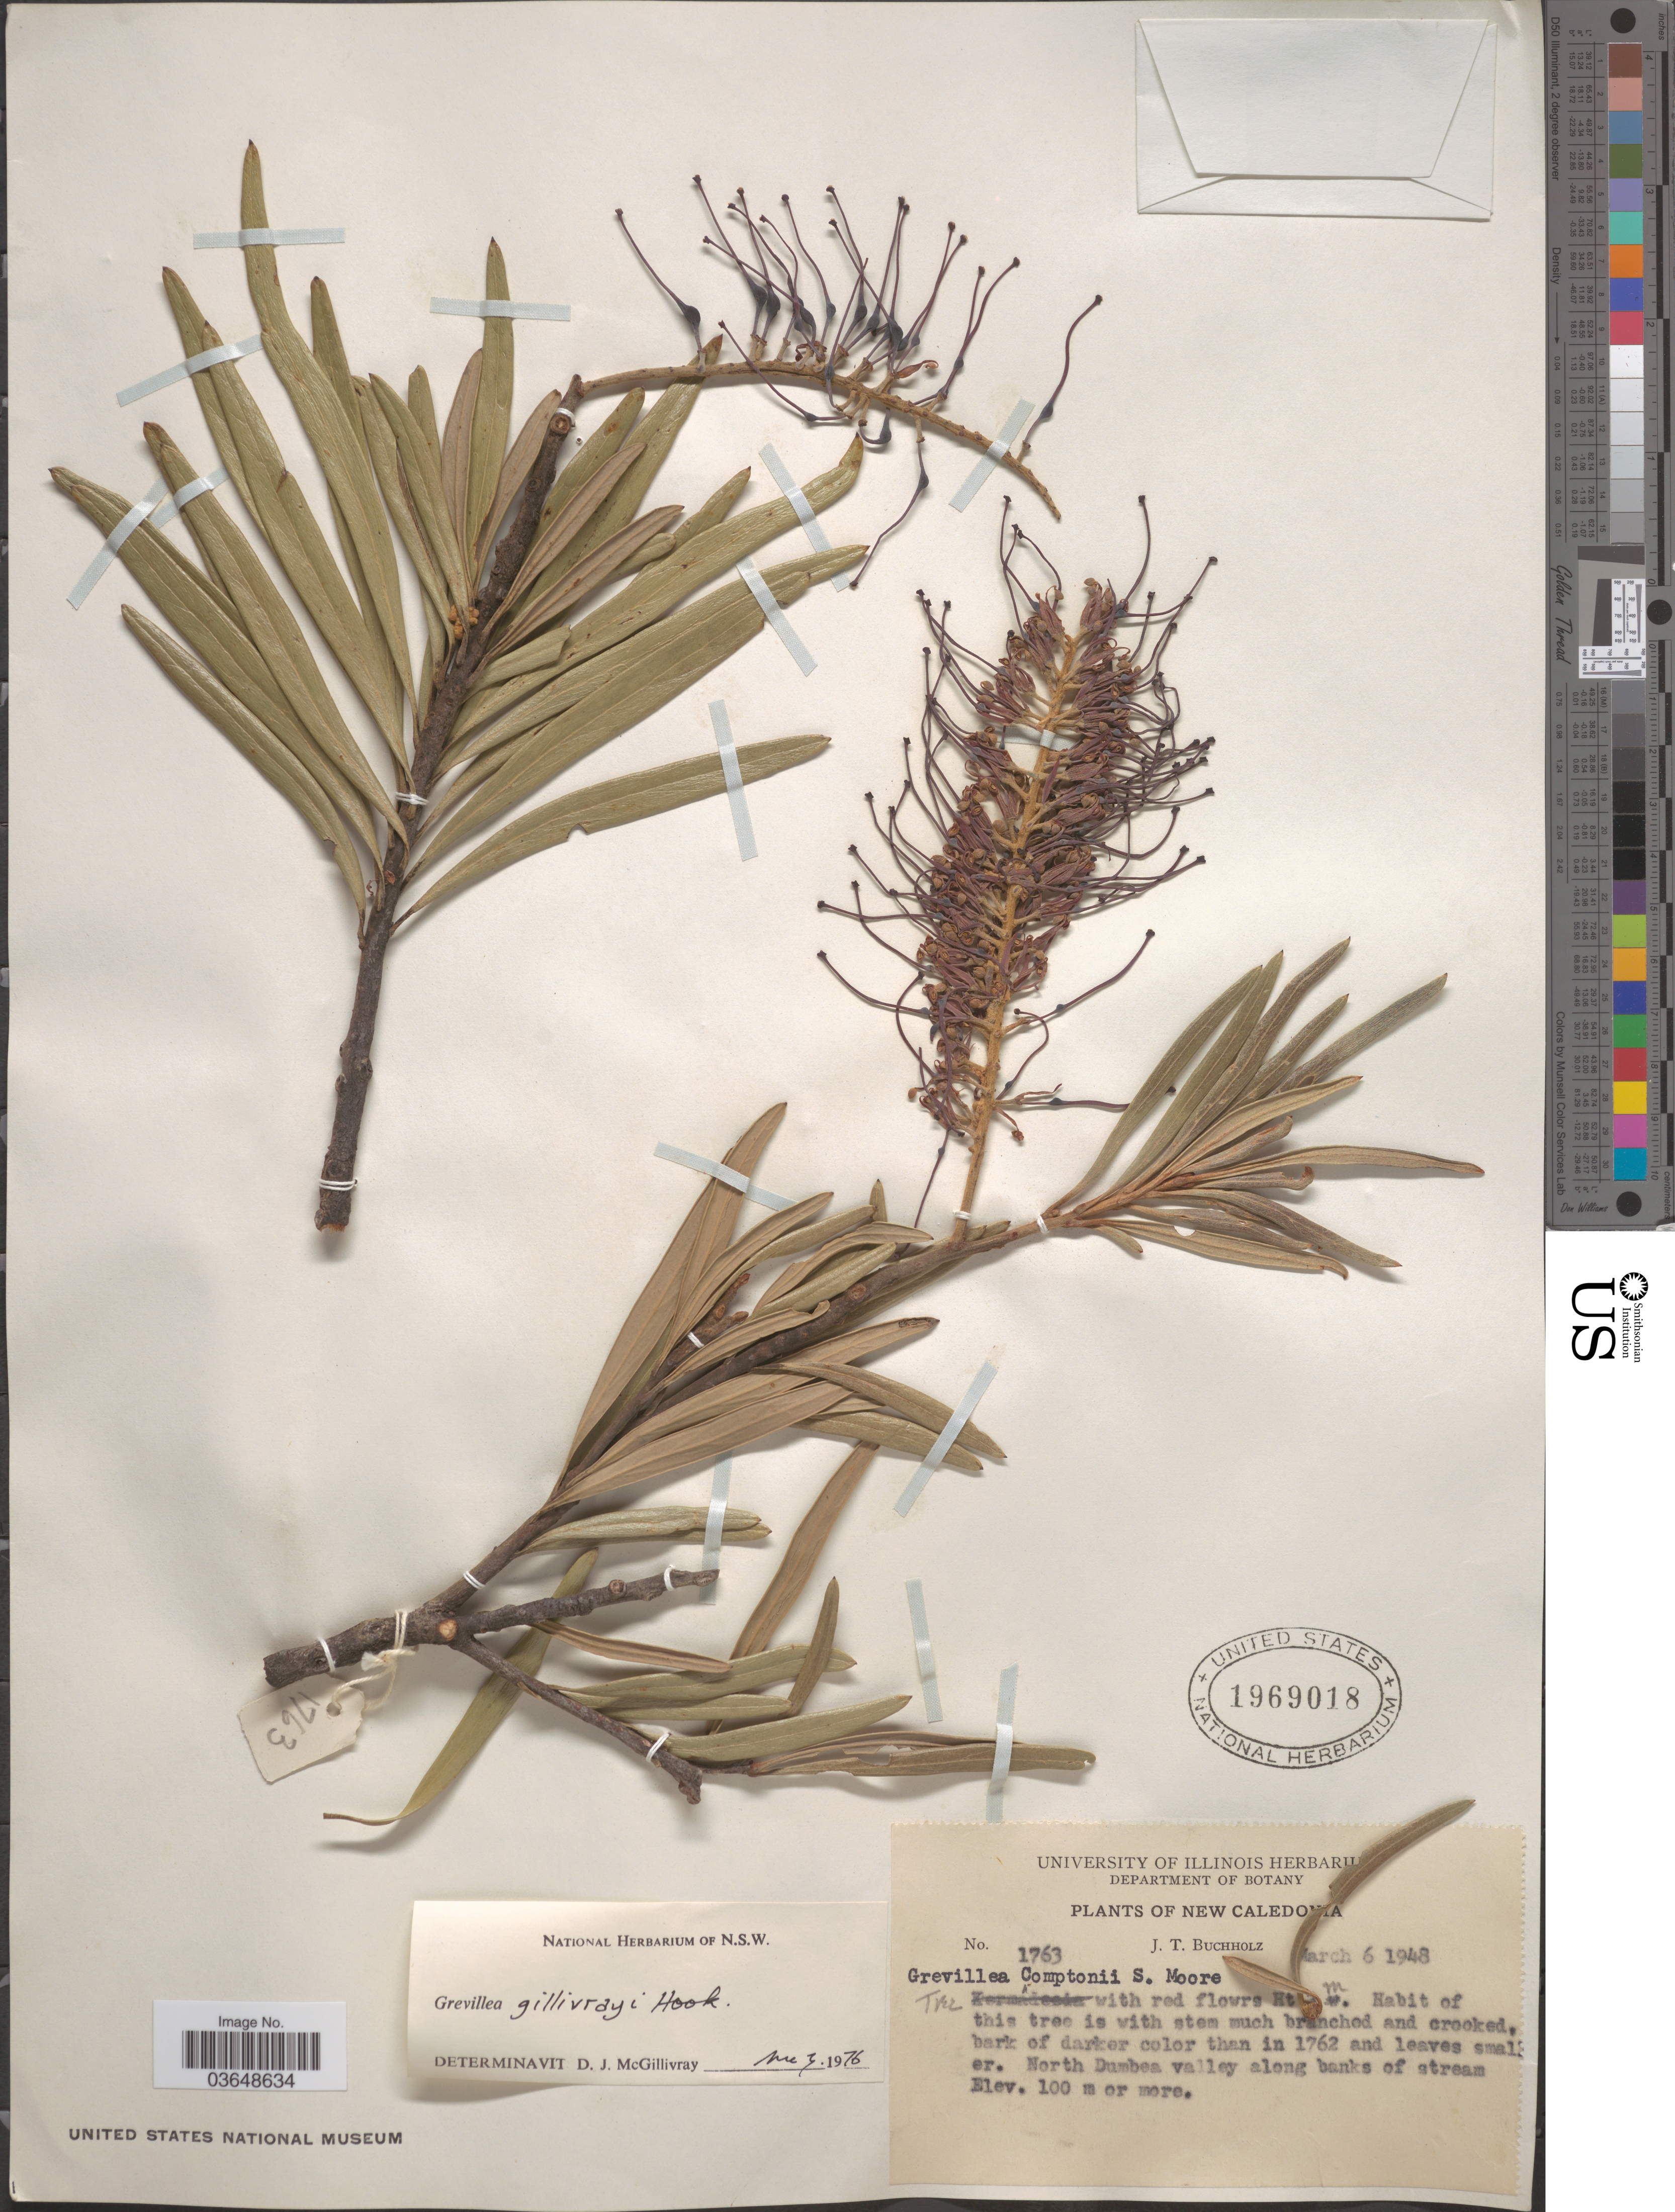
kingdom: Plantae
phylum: Tracheophyta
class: Magnoliopsida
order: Proteales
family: Proteaceae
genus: Grevillea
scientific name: Grevillea gillivrayi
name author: Hook.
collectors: J. T. Buchholz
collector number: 1763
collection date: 1948-03-06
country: New Caledonia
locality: North Dumbea valley along banks of stream.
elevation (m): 100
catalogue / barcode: US 1969018